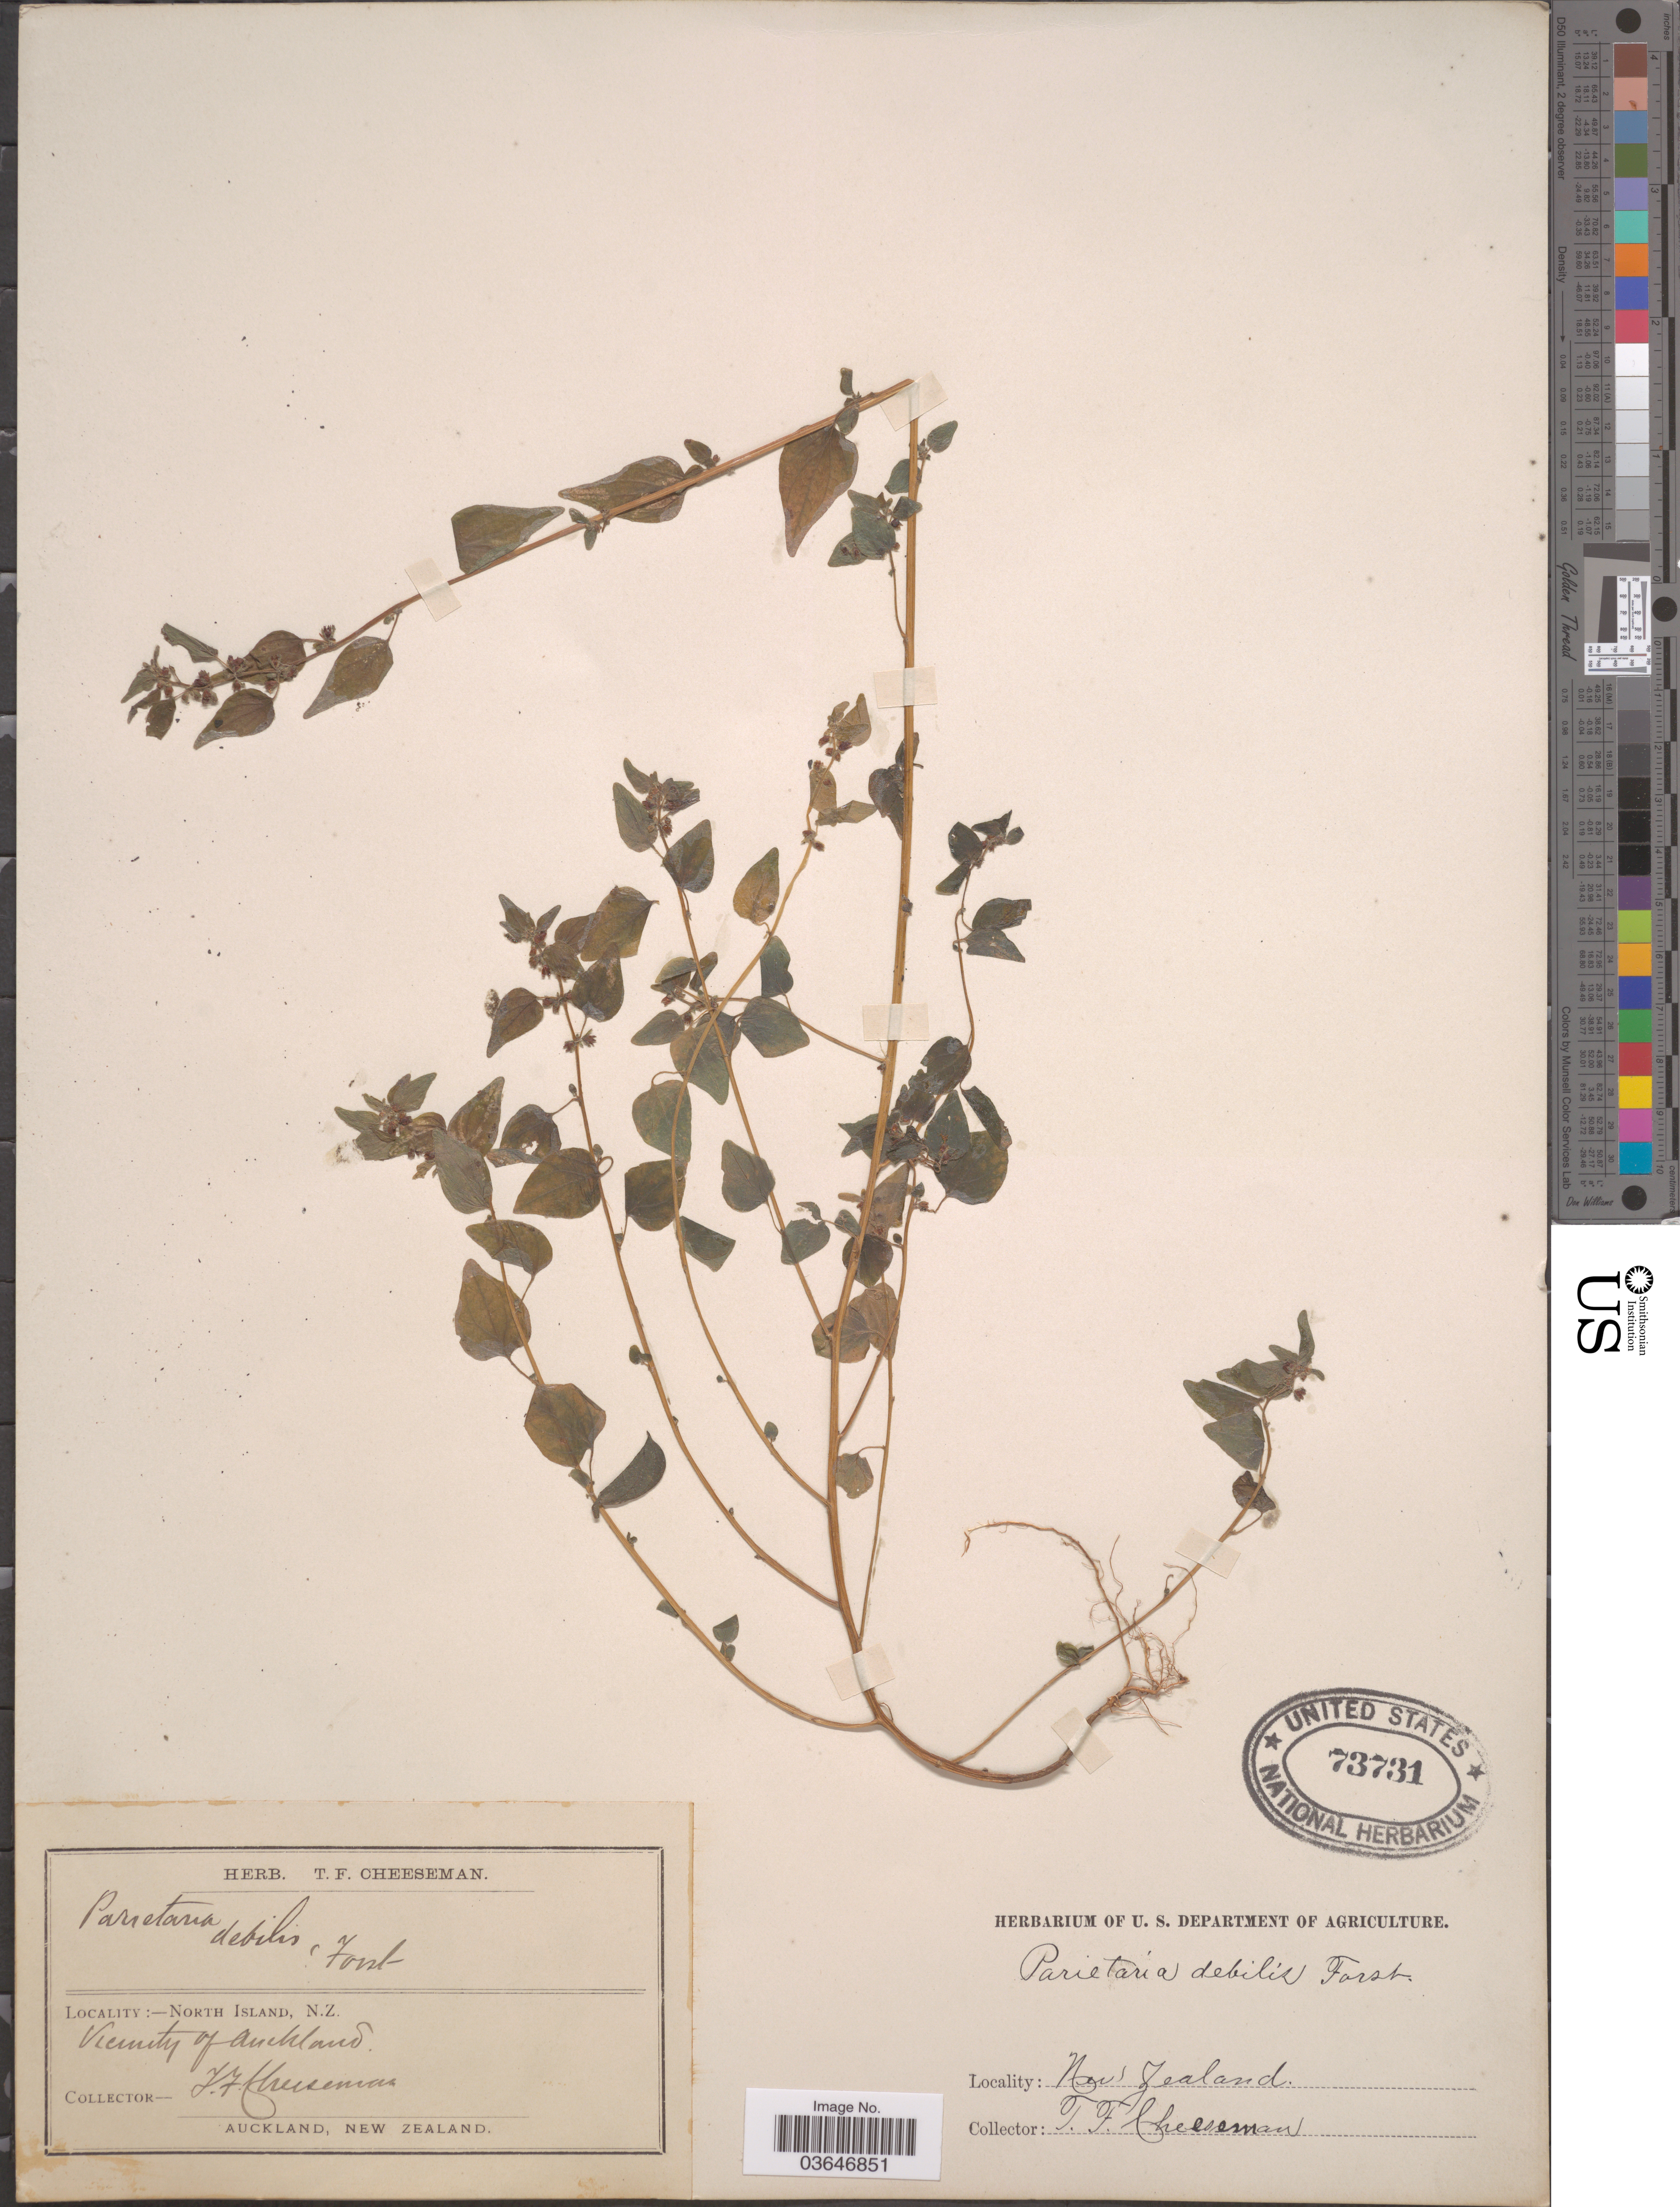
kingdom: Plantae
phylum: Tracheophyta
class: Magnoliopsida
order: Rosales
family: Urticaceae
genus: Parietaria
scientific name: Parietaria debilis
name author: G. Forst.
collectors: T. F. Cheeseman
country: New Zealand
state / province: Auckland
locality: North Island. Vicinity of Auckland.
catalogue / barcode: US 73731